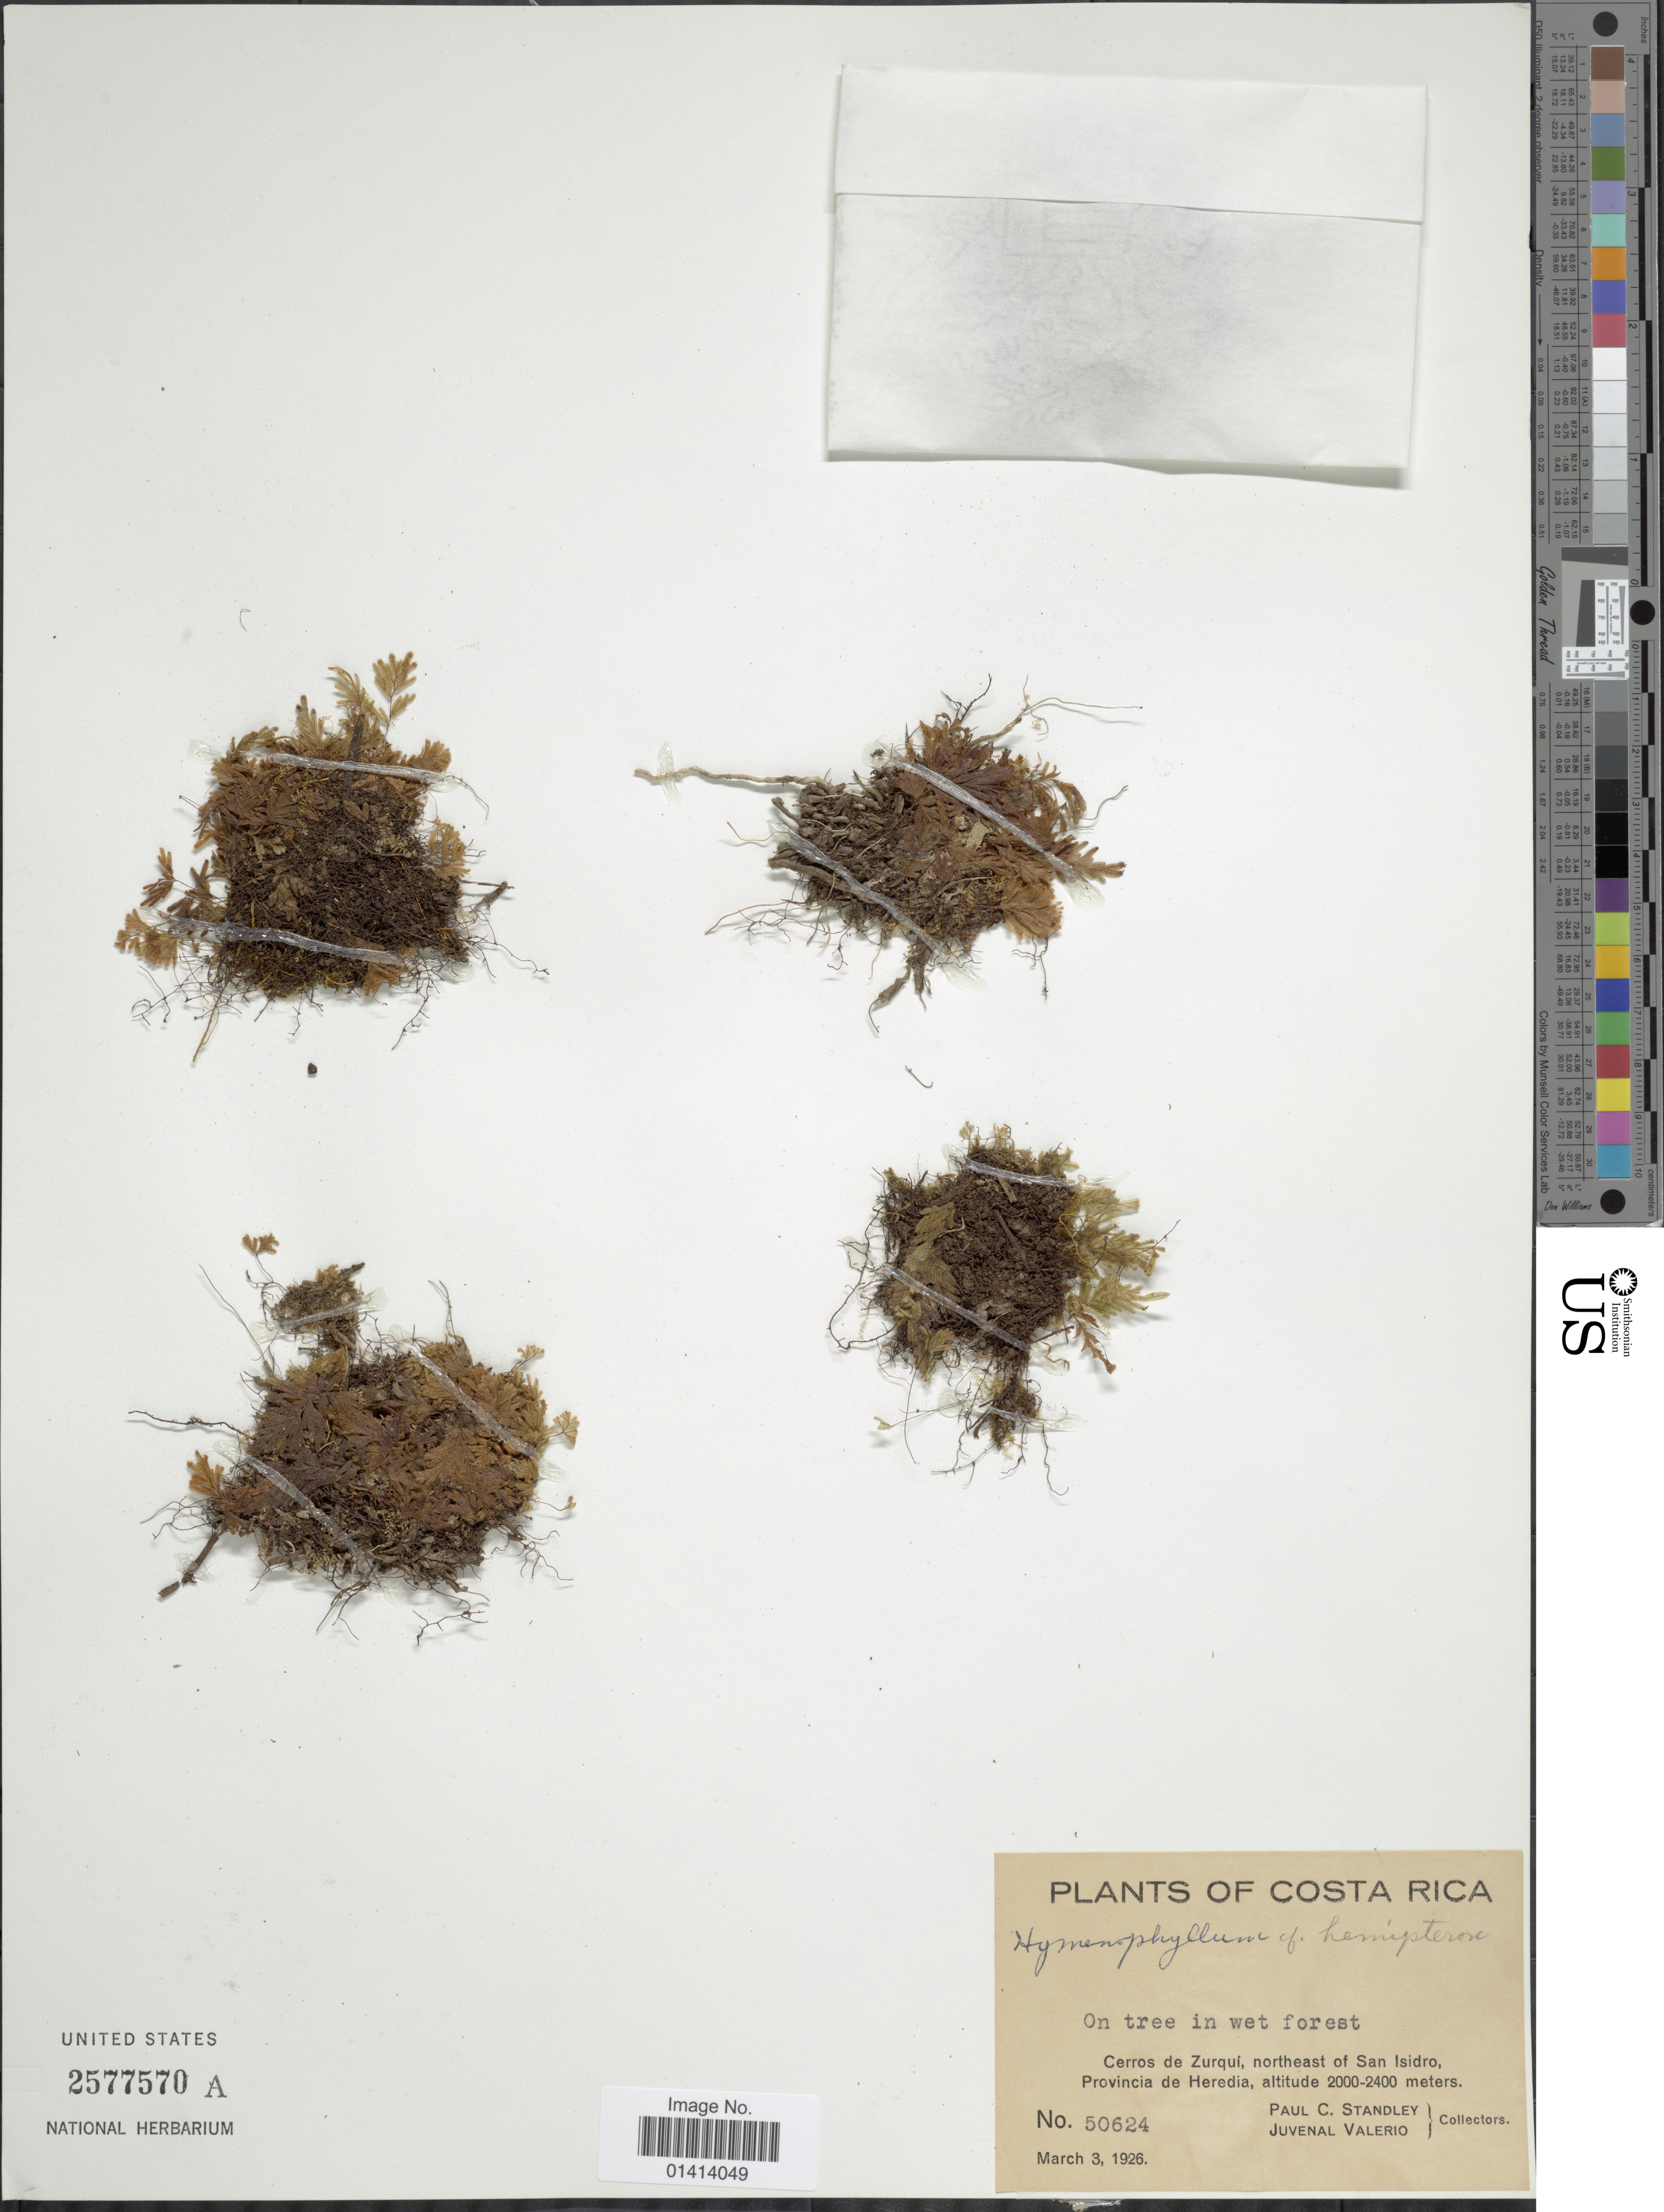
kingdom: Plantae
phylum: Tracheophyta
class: Polypodiopsida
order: Hymenophyllales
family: Hymenophyllaceae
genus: Hymenophyllum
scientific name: Hymenophyllum hemipteron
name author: Rosenst.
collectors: P. C. Standley & J. Valerio R.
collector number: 50624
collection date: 1926-03-03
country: Costa Rica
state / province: Heredia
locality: Cerros de Zurqui, northeast of San Isidro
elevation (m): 2000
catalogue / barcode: US 2577570A